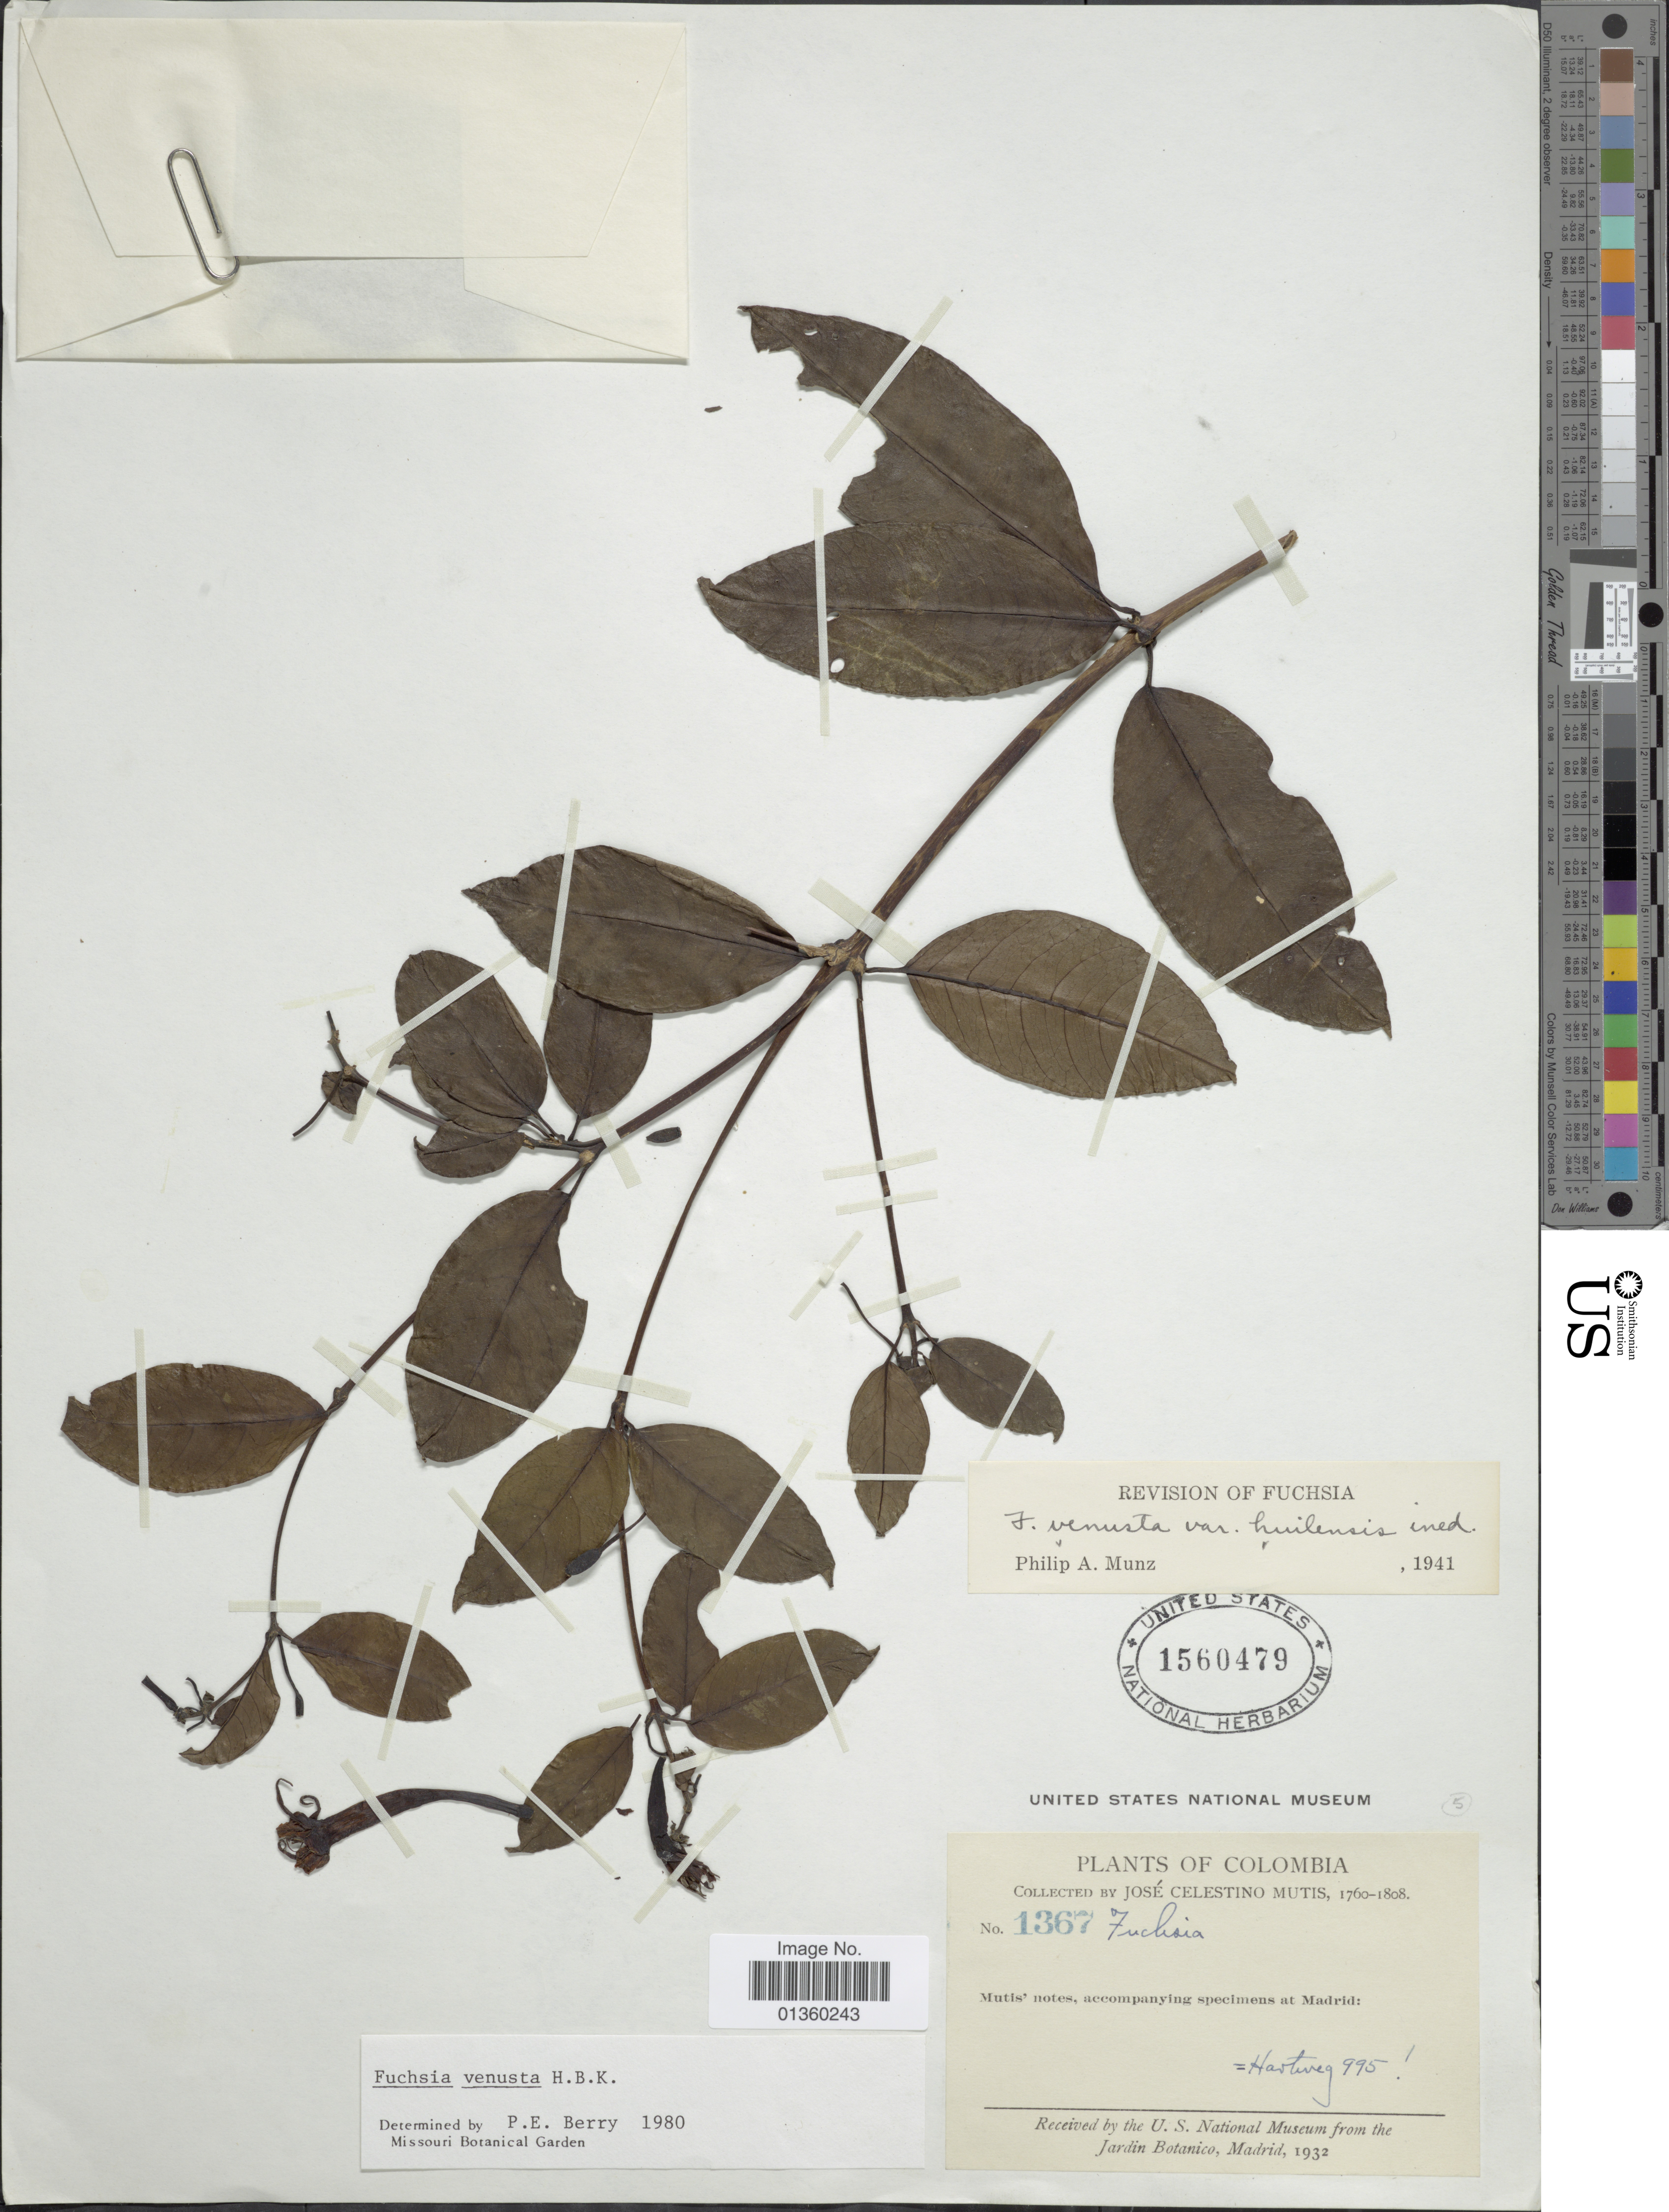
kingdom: Plantae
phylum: Tracheophyta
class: Magnoliopsida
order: Myrtales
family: Onagraceae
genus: Fuchsia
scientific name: Fuchsia venusta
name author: Kunth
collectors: J. C. B. Mutis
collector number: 1367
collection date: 1760/1808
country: Colombia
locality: Madrid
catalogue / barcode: US 1560479